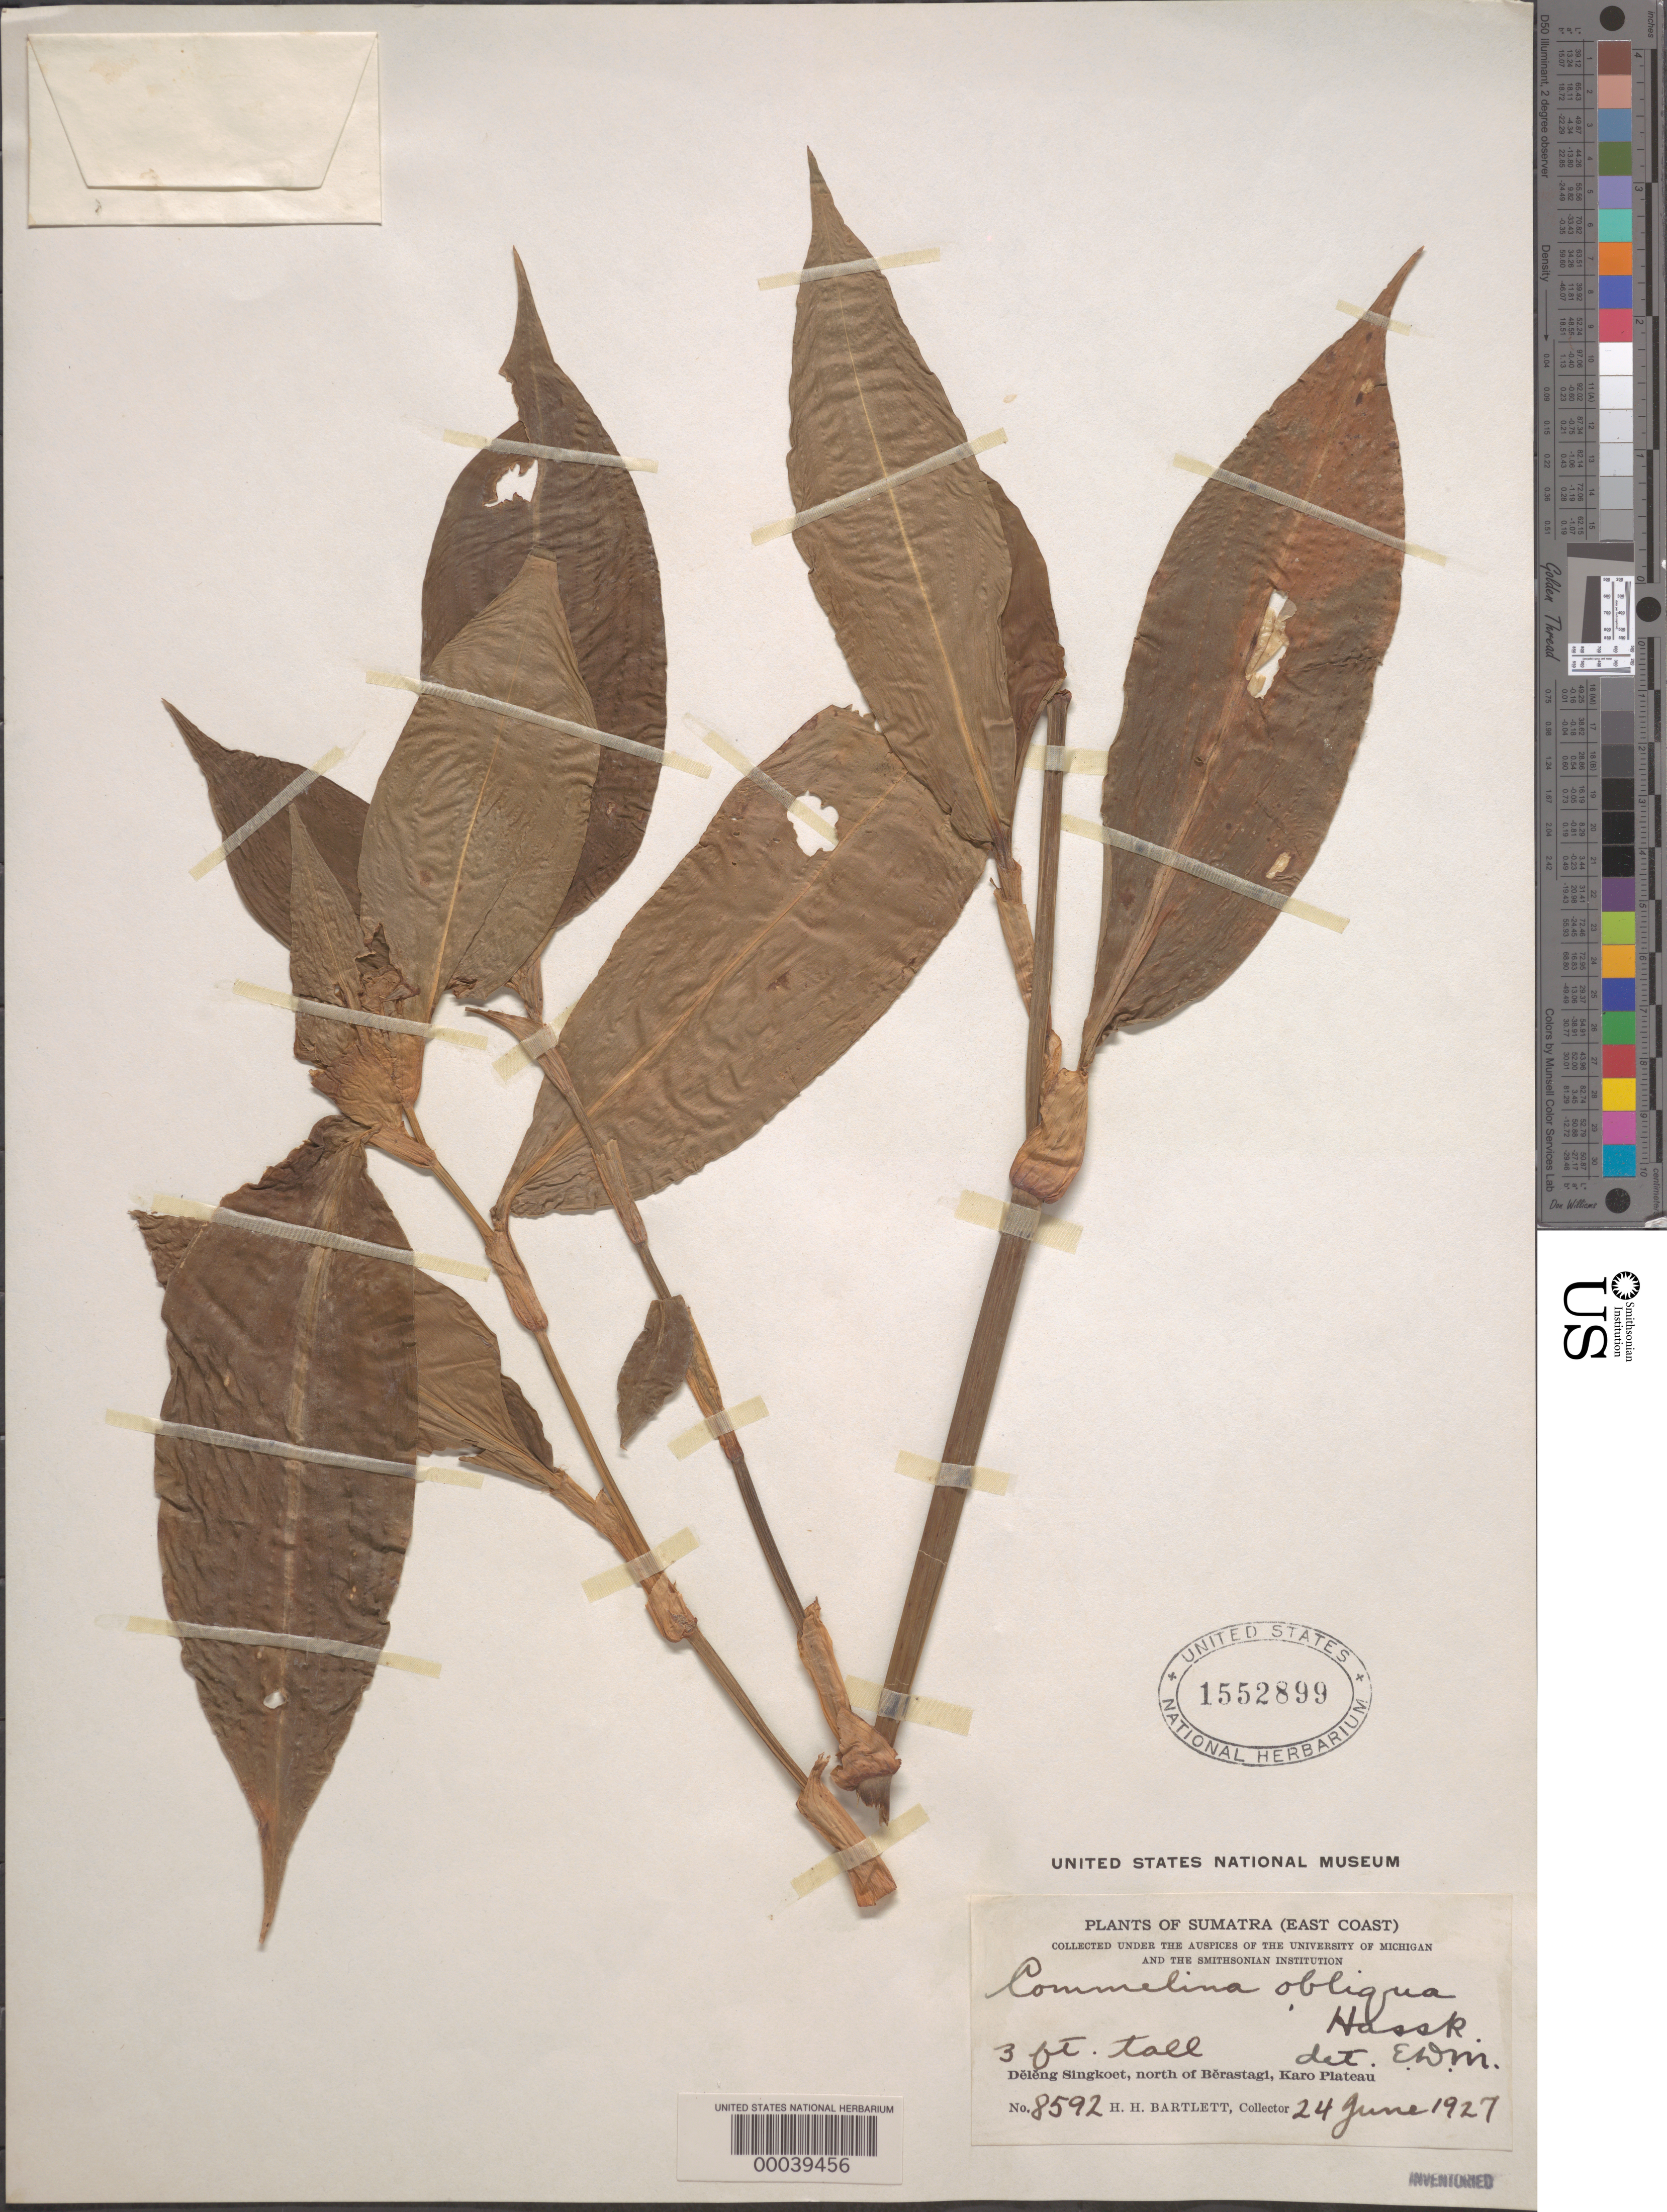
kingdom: Plantae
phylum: Tracheophyta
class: Liliopsida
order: Commelinales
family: Commelinaceae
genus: Commelina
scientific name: Commelina paludosa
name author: Blume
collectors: H. H. Bartlett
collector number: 8592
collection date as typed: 24 Jun 1927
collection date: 1927-06-24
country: Indonesia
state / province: Sumatra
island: Sumatra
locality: Deleng Singkoet, N of Berastagi, Karo Plateau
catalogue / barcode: US 1552899